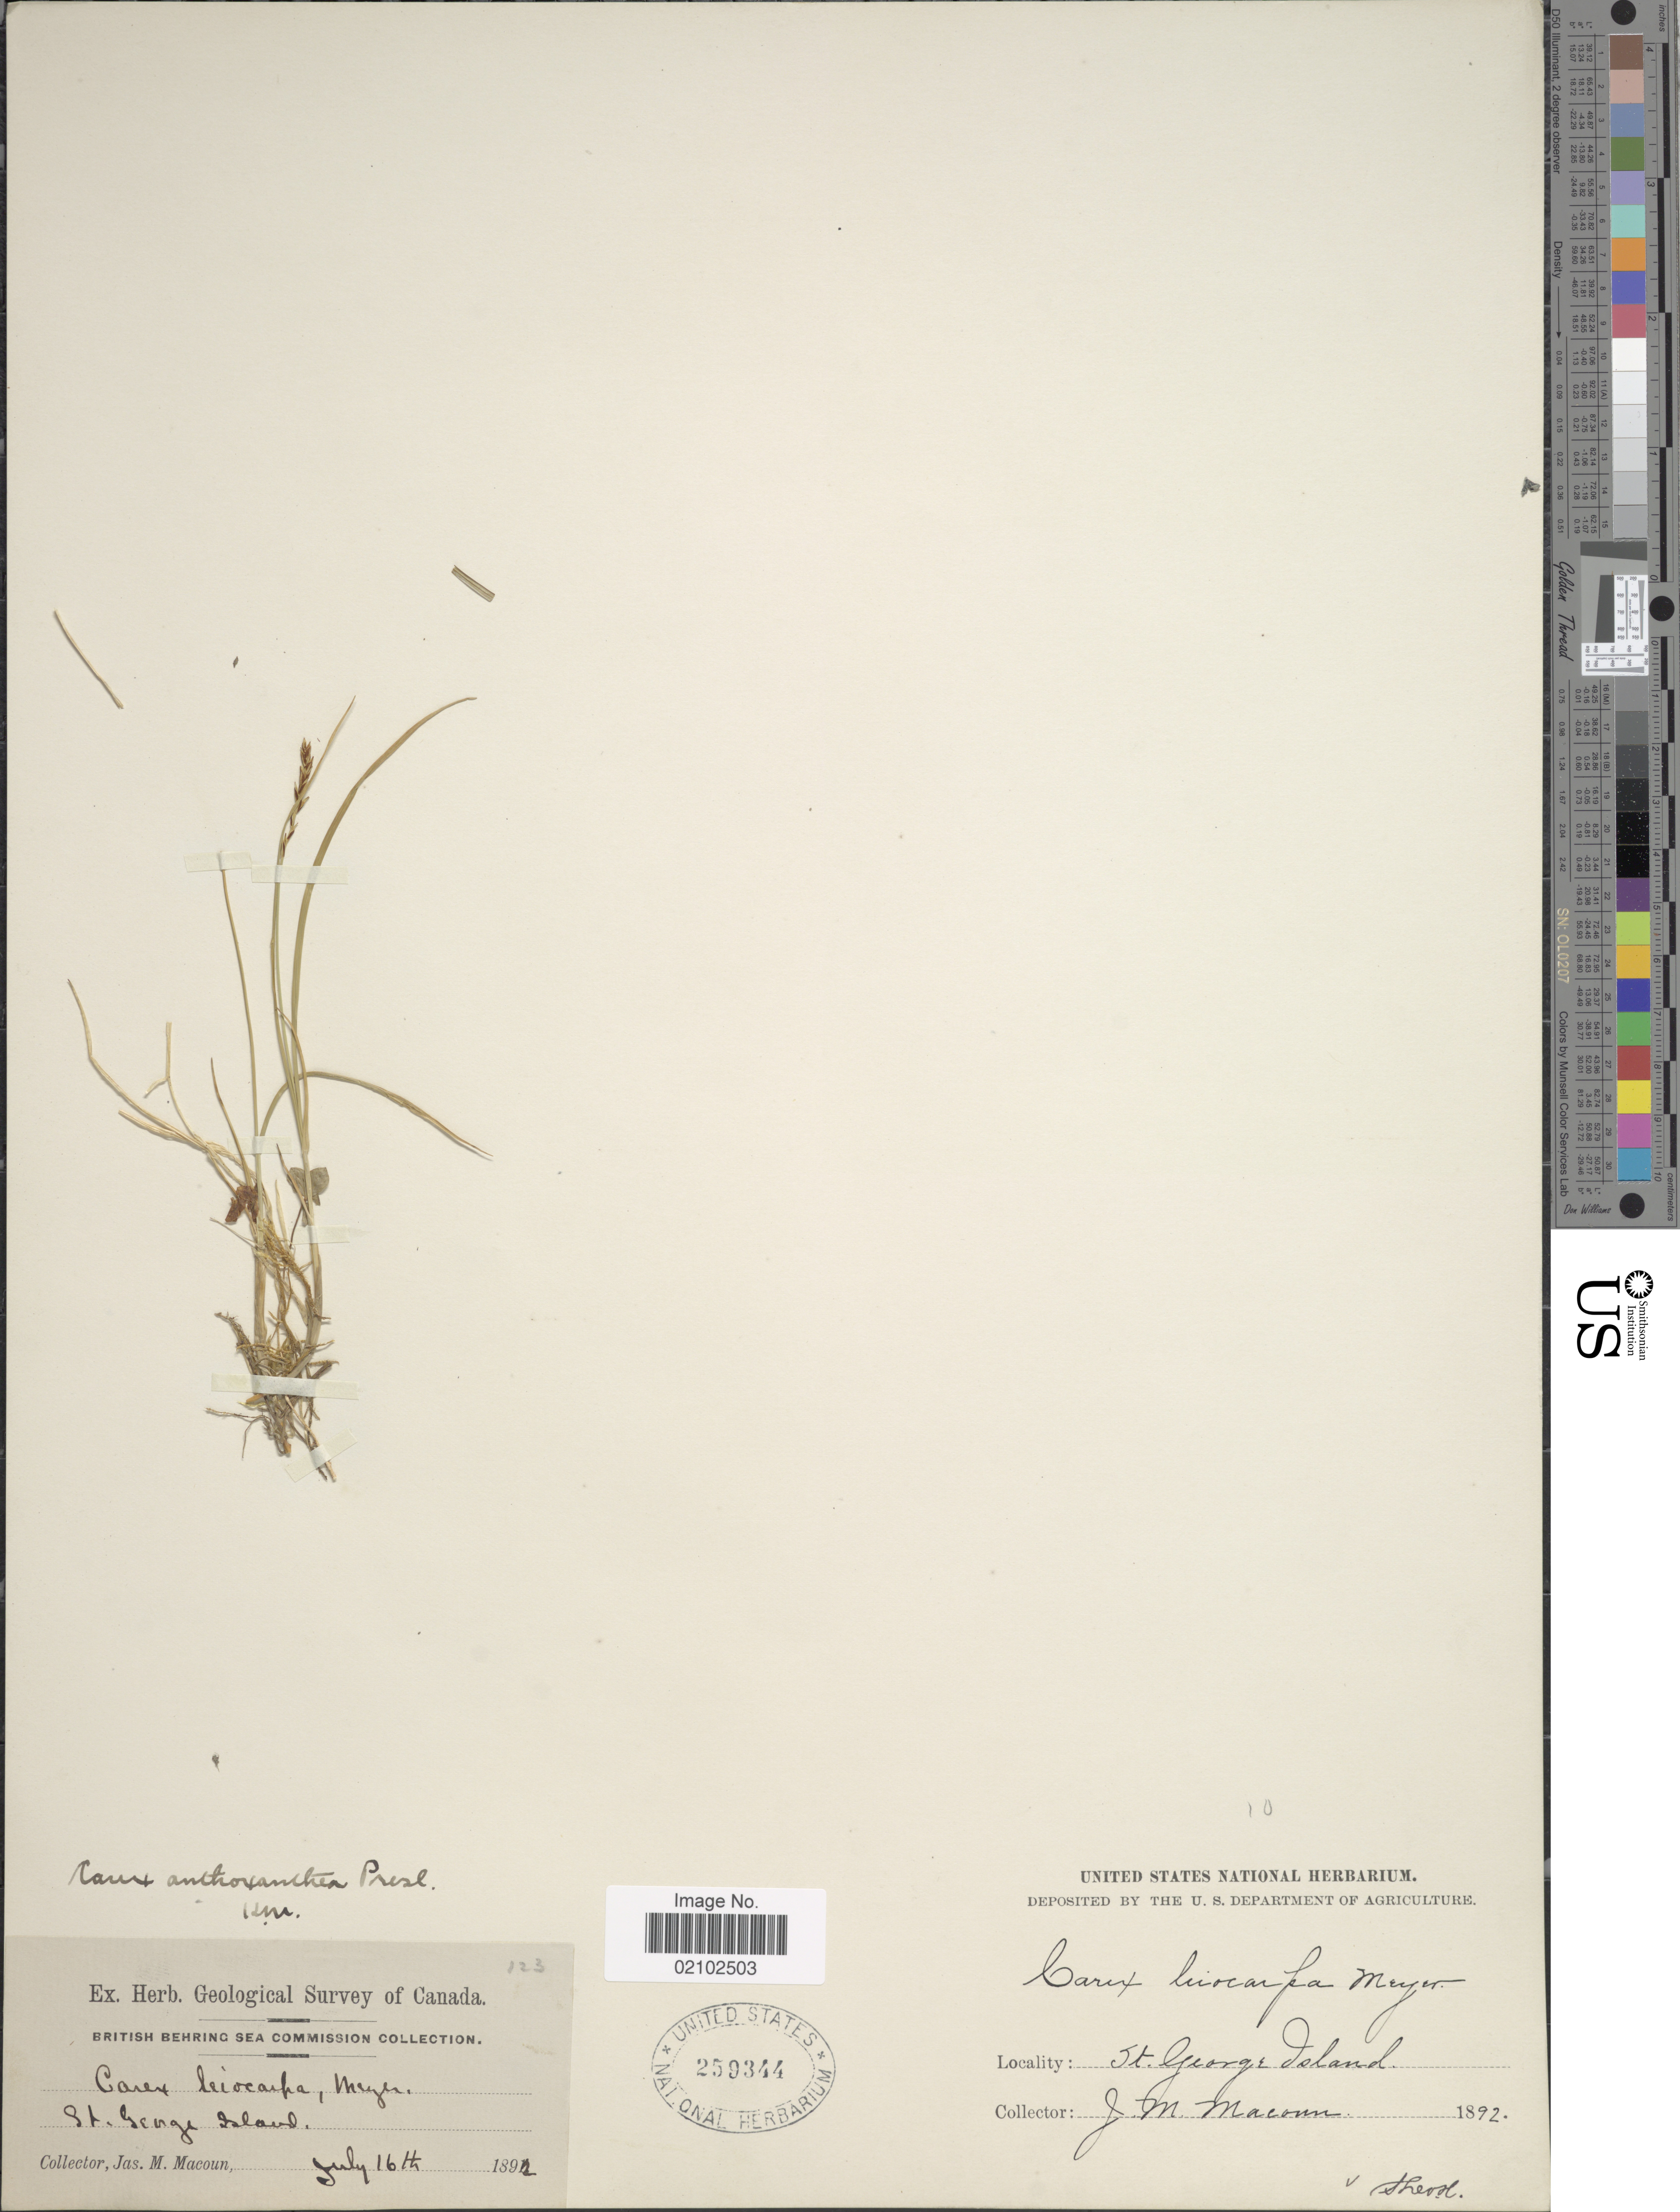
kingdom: Plantae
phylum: Tracheophyta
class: Liliopsida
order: Poales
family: Cyperaceae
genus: Carex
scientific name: Carex anthoxanthea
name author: J. Presl & C. Presl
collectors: J. M. Macoun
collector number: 123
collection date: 1892-07-16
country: United States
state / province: Alaska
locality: St George Island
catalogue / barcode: US 259344